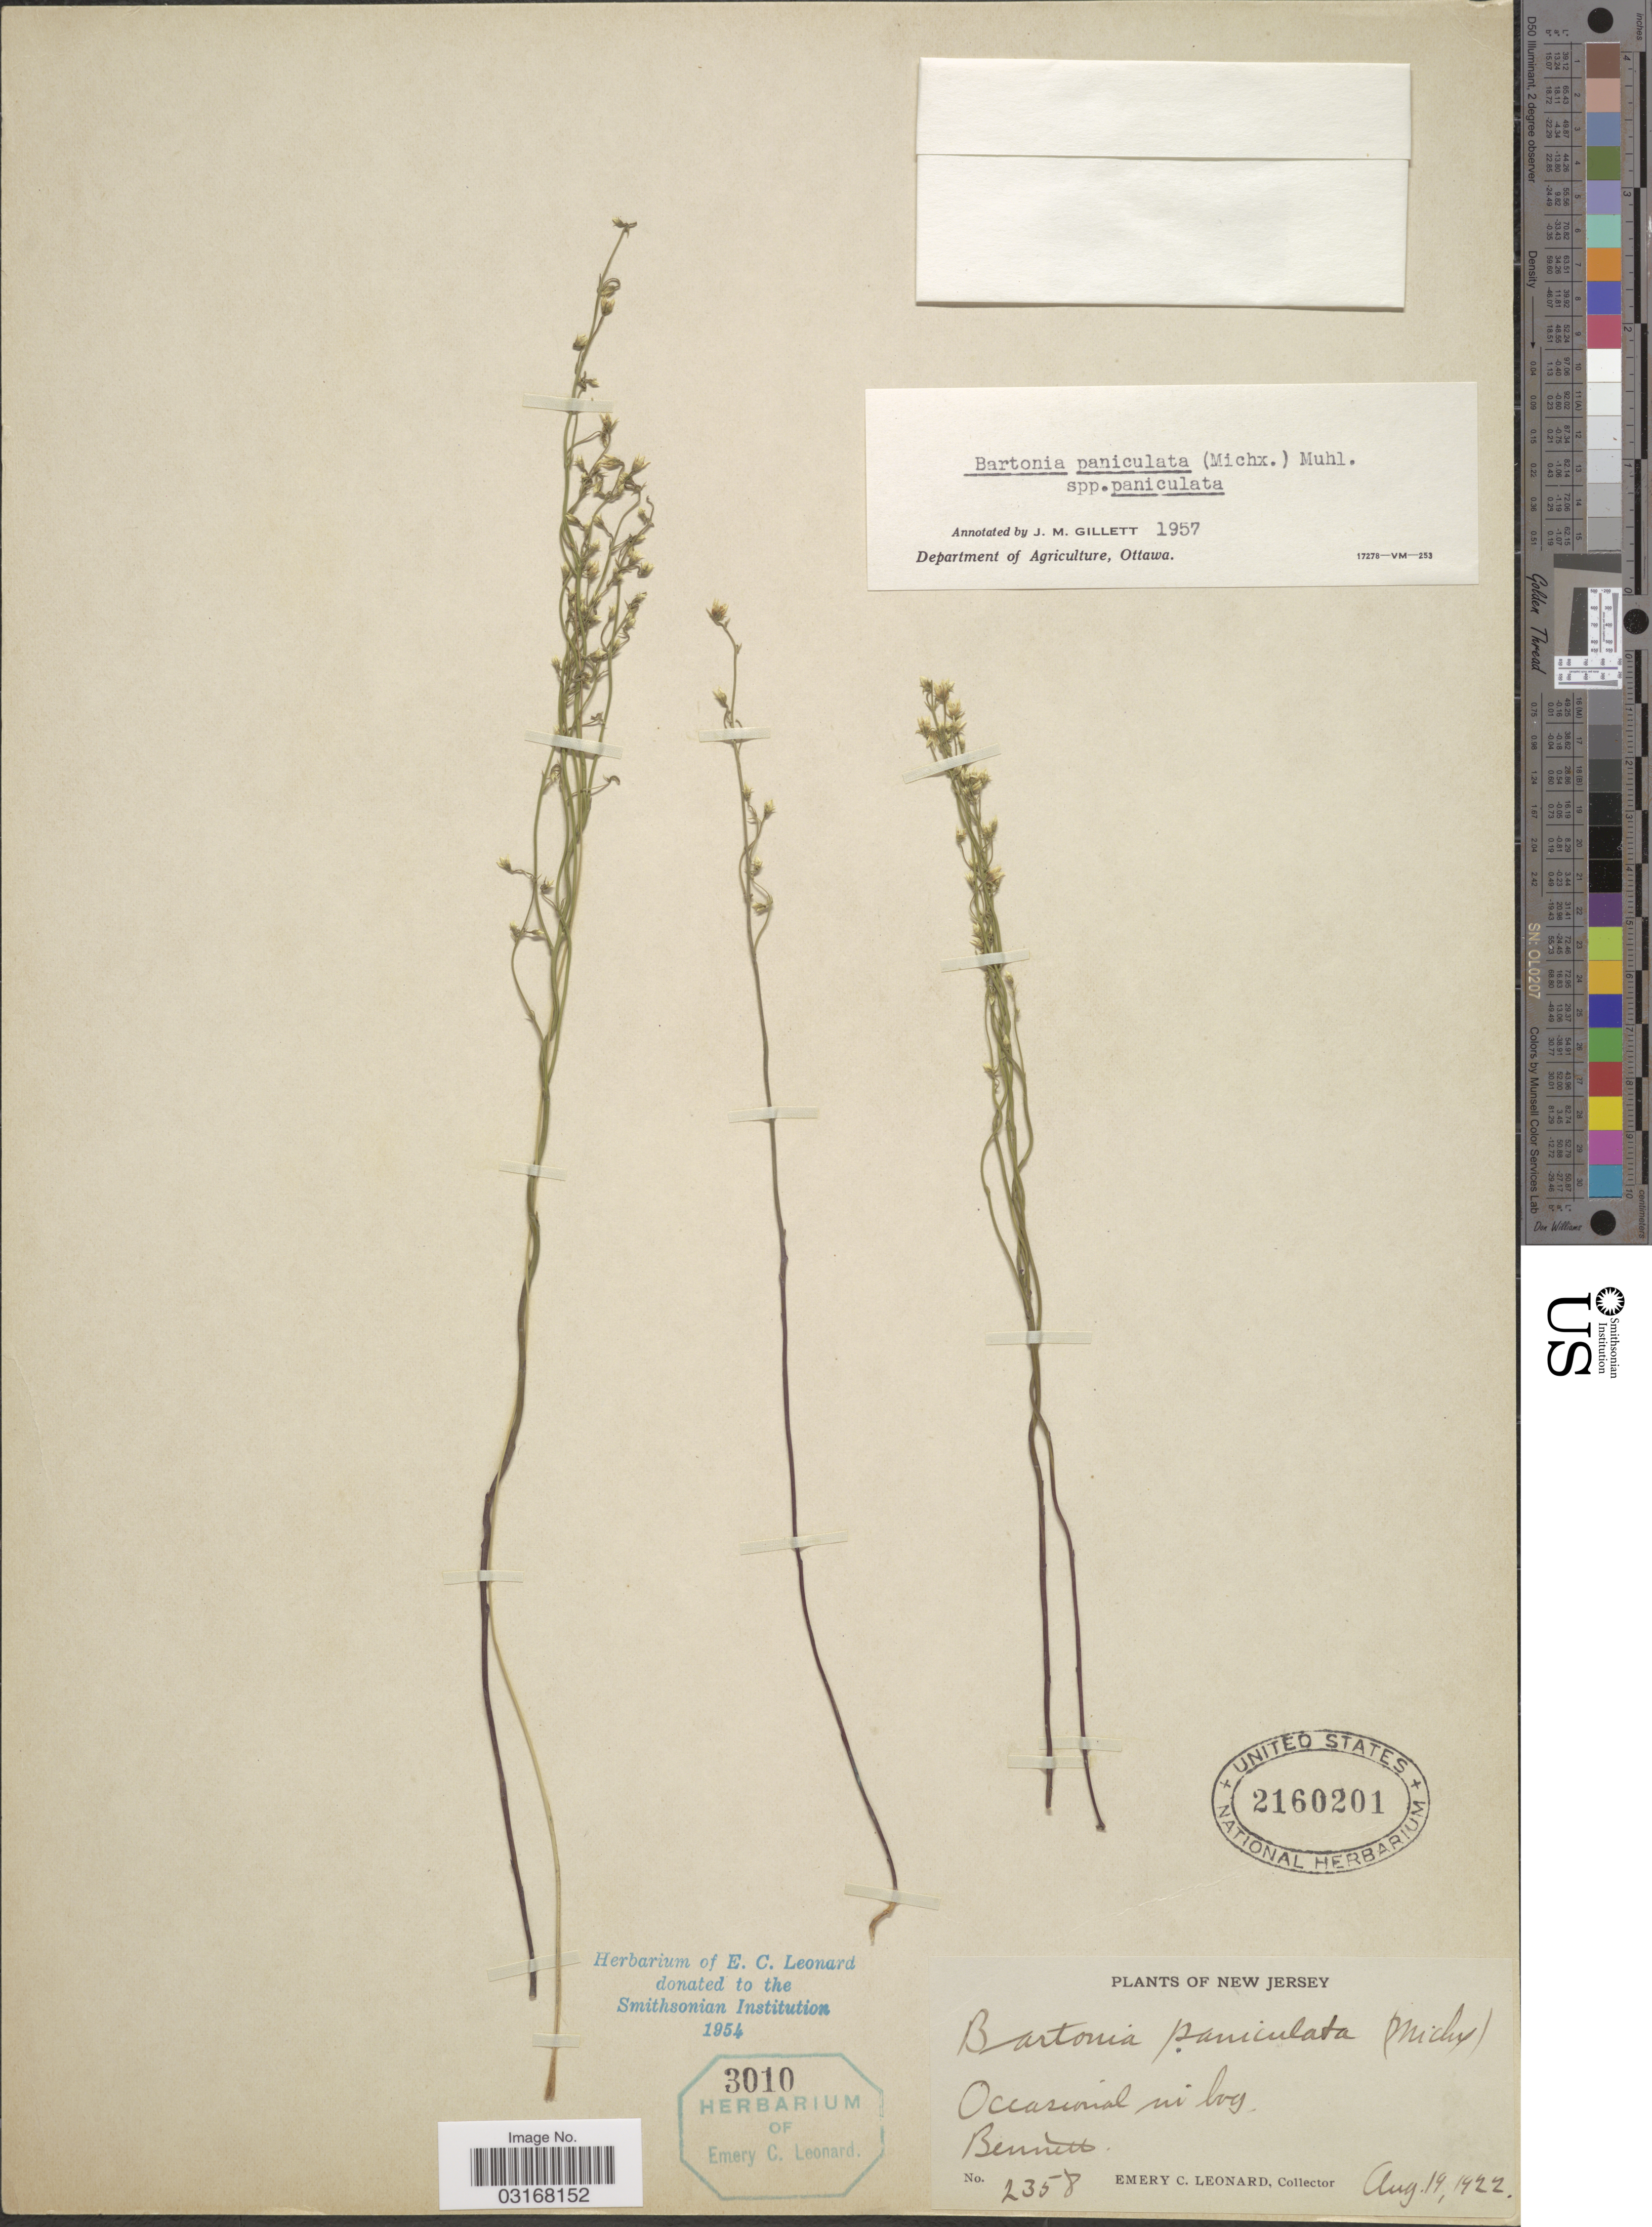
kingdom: Plantae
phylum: Tracheophyta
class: Magnoliopsida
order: Gentianales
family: Gentianaceae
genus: Bartonia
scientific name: Bartonia paniculata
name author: (Michx.) Muhl.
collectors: E. C. Leonard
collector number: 2358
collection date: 1922-08-19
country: United States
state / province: New Jersey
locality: Bennett.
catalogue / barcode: US 2160201